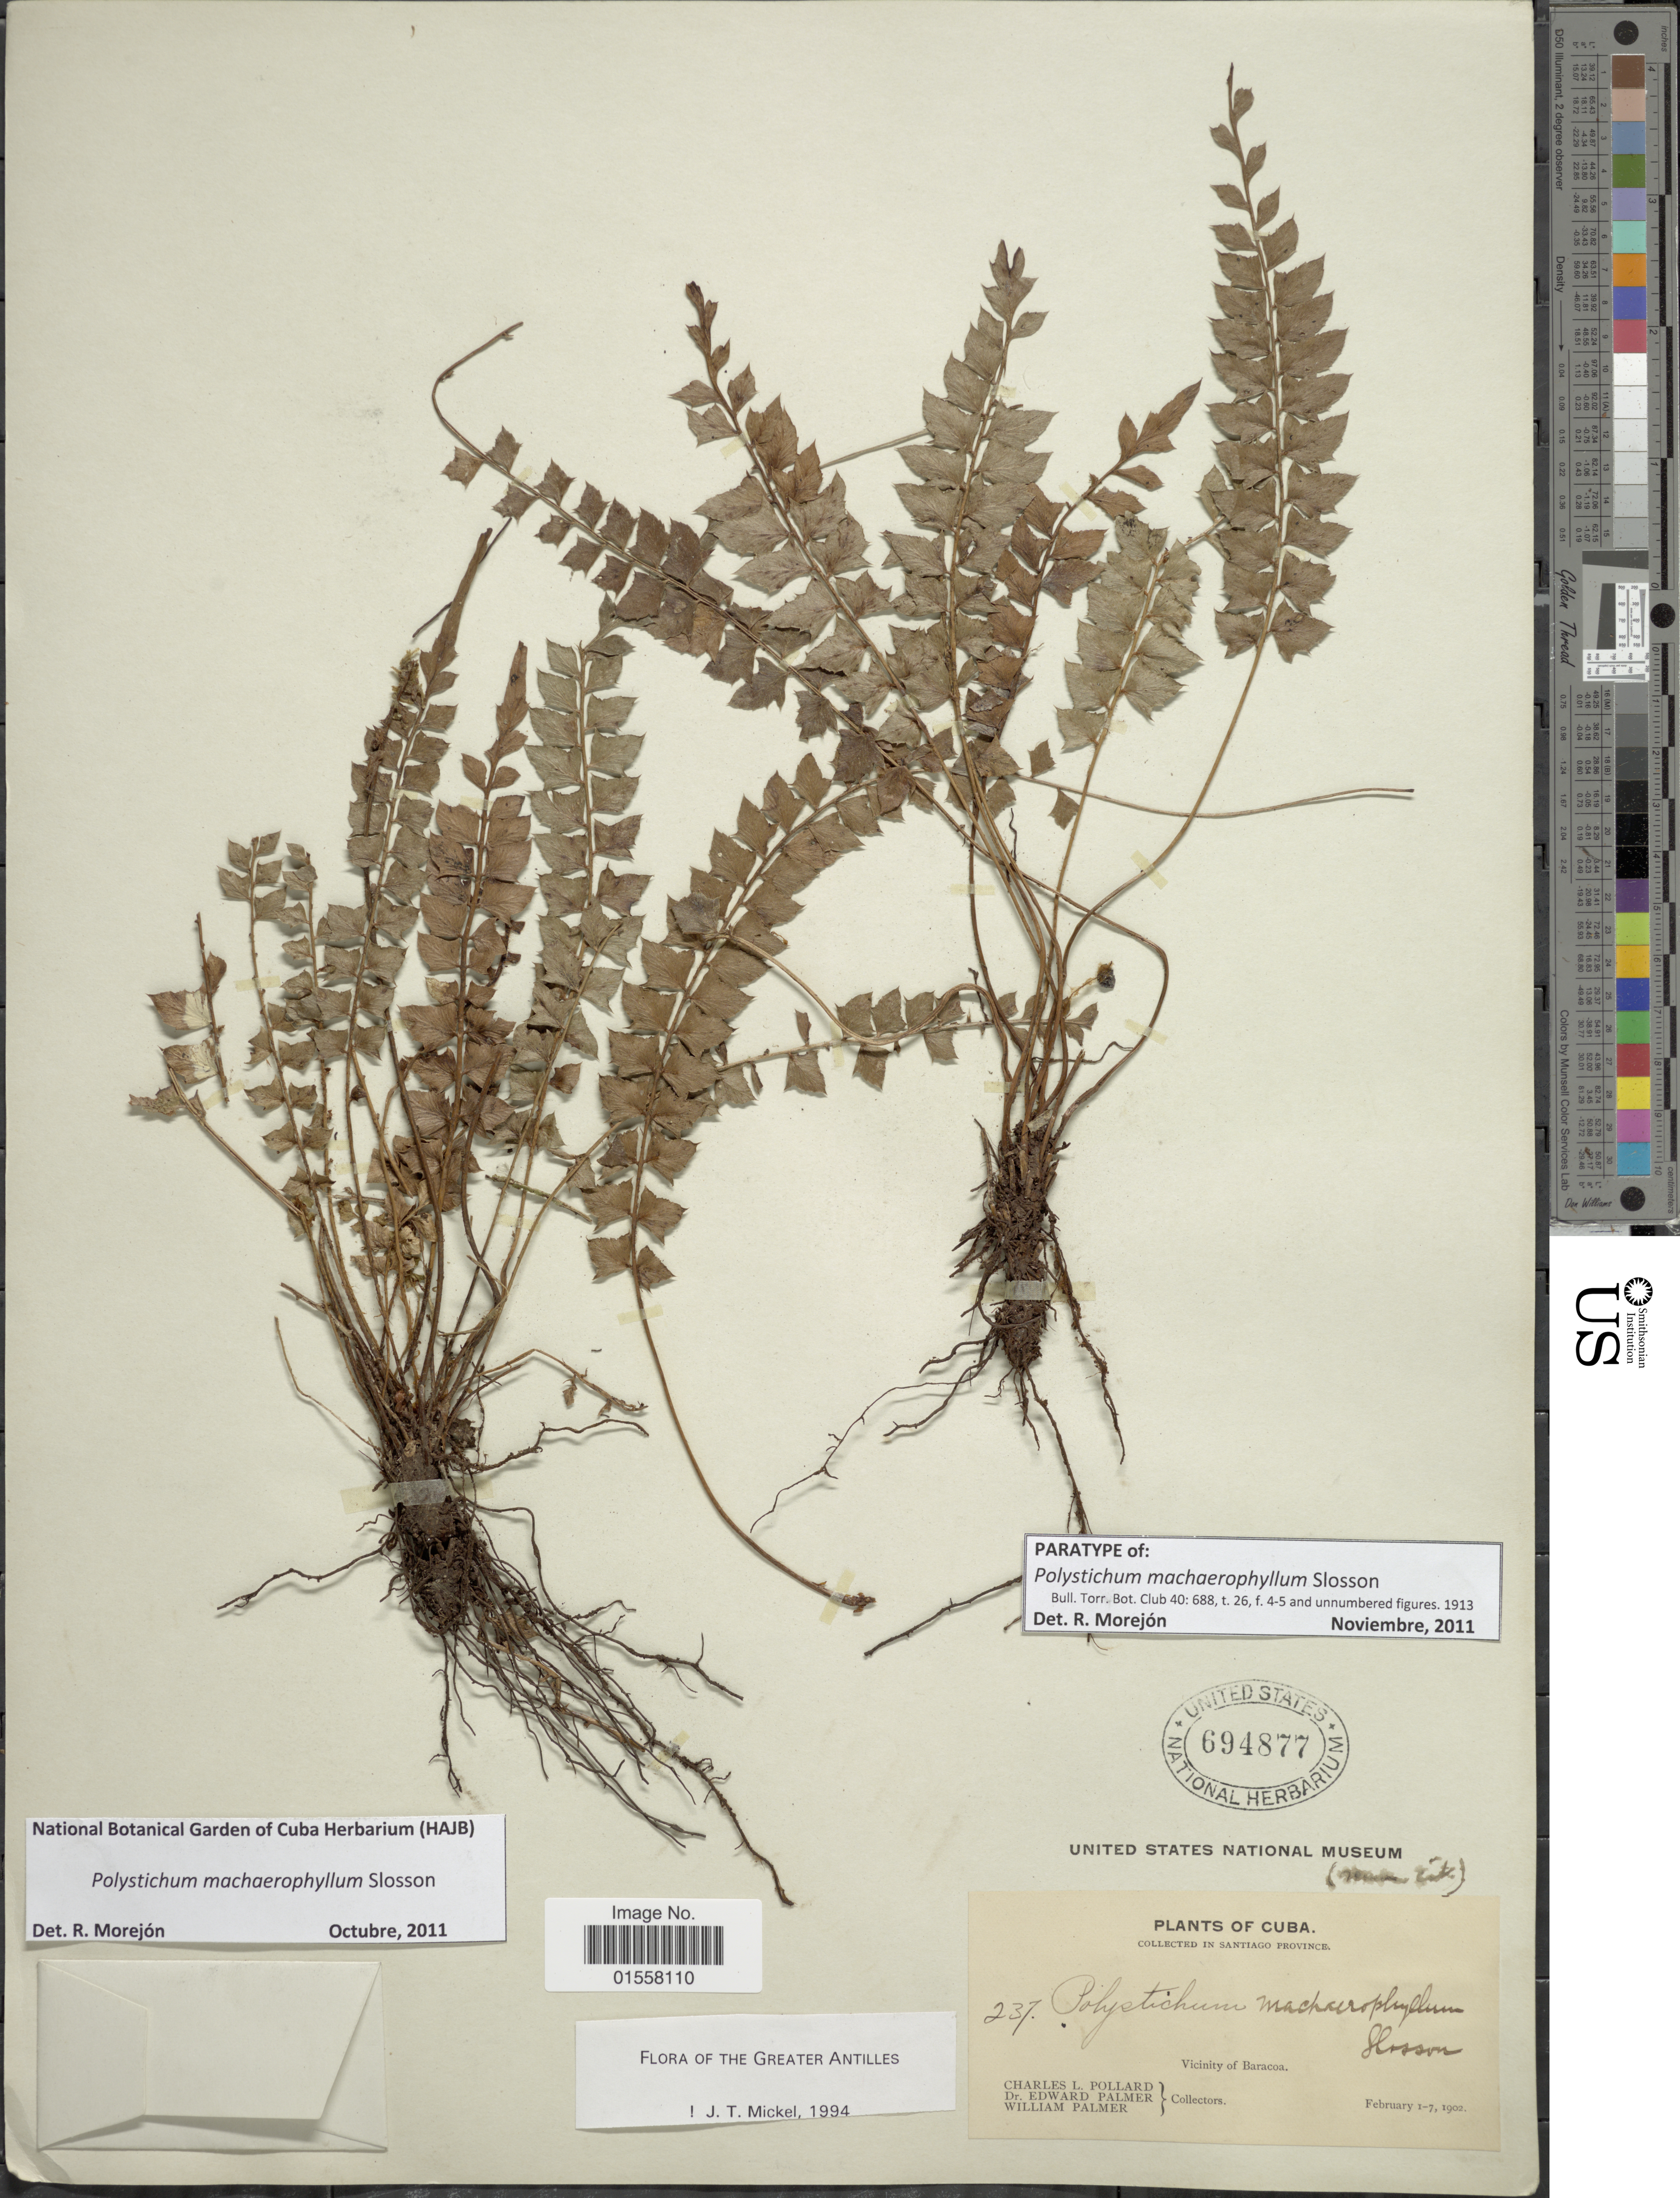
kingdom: Plantae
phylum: Tracheophyta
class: Polypodiopsida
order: Polypodiales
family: Dryopteridaceae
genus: Polystichum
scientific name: Polystichum machaerophyllum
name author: Sloss.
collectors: C. L. Pollard, E. Palmer & W. Palmer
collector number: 237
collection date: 1902-02-01/1902-02-07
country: Cuba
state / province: Santiago de Cuba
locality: Cuba, Santiago Province. Vicinity of Baracoa.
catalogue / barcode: US 694877